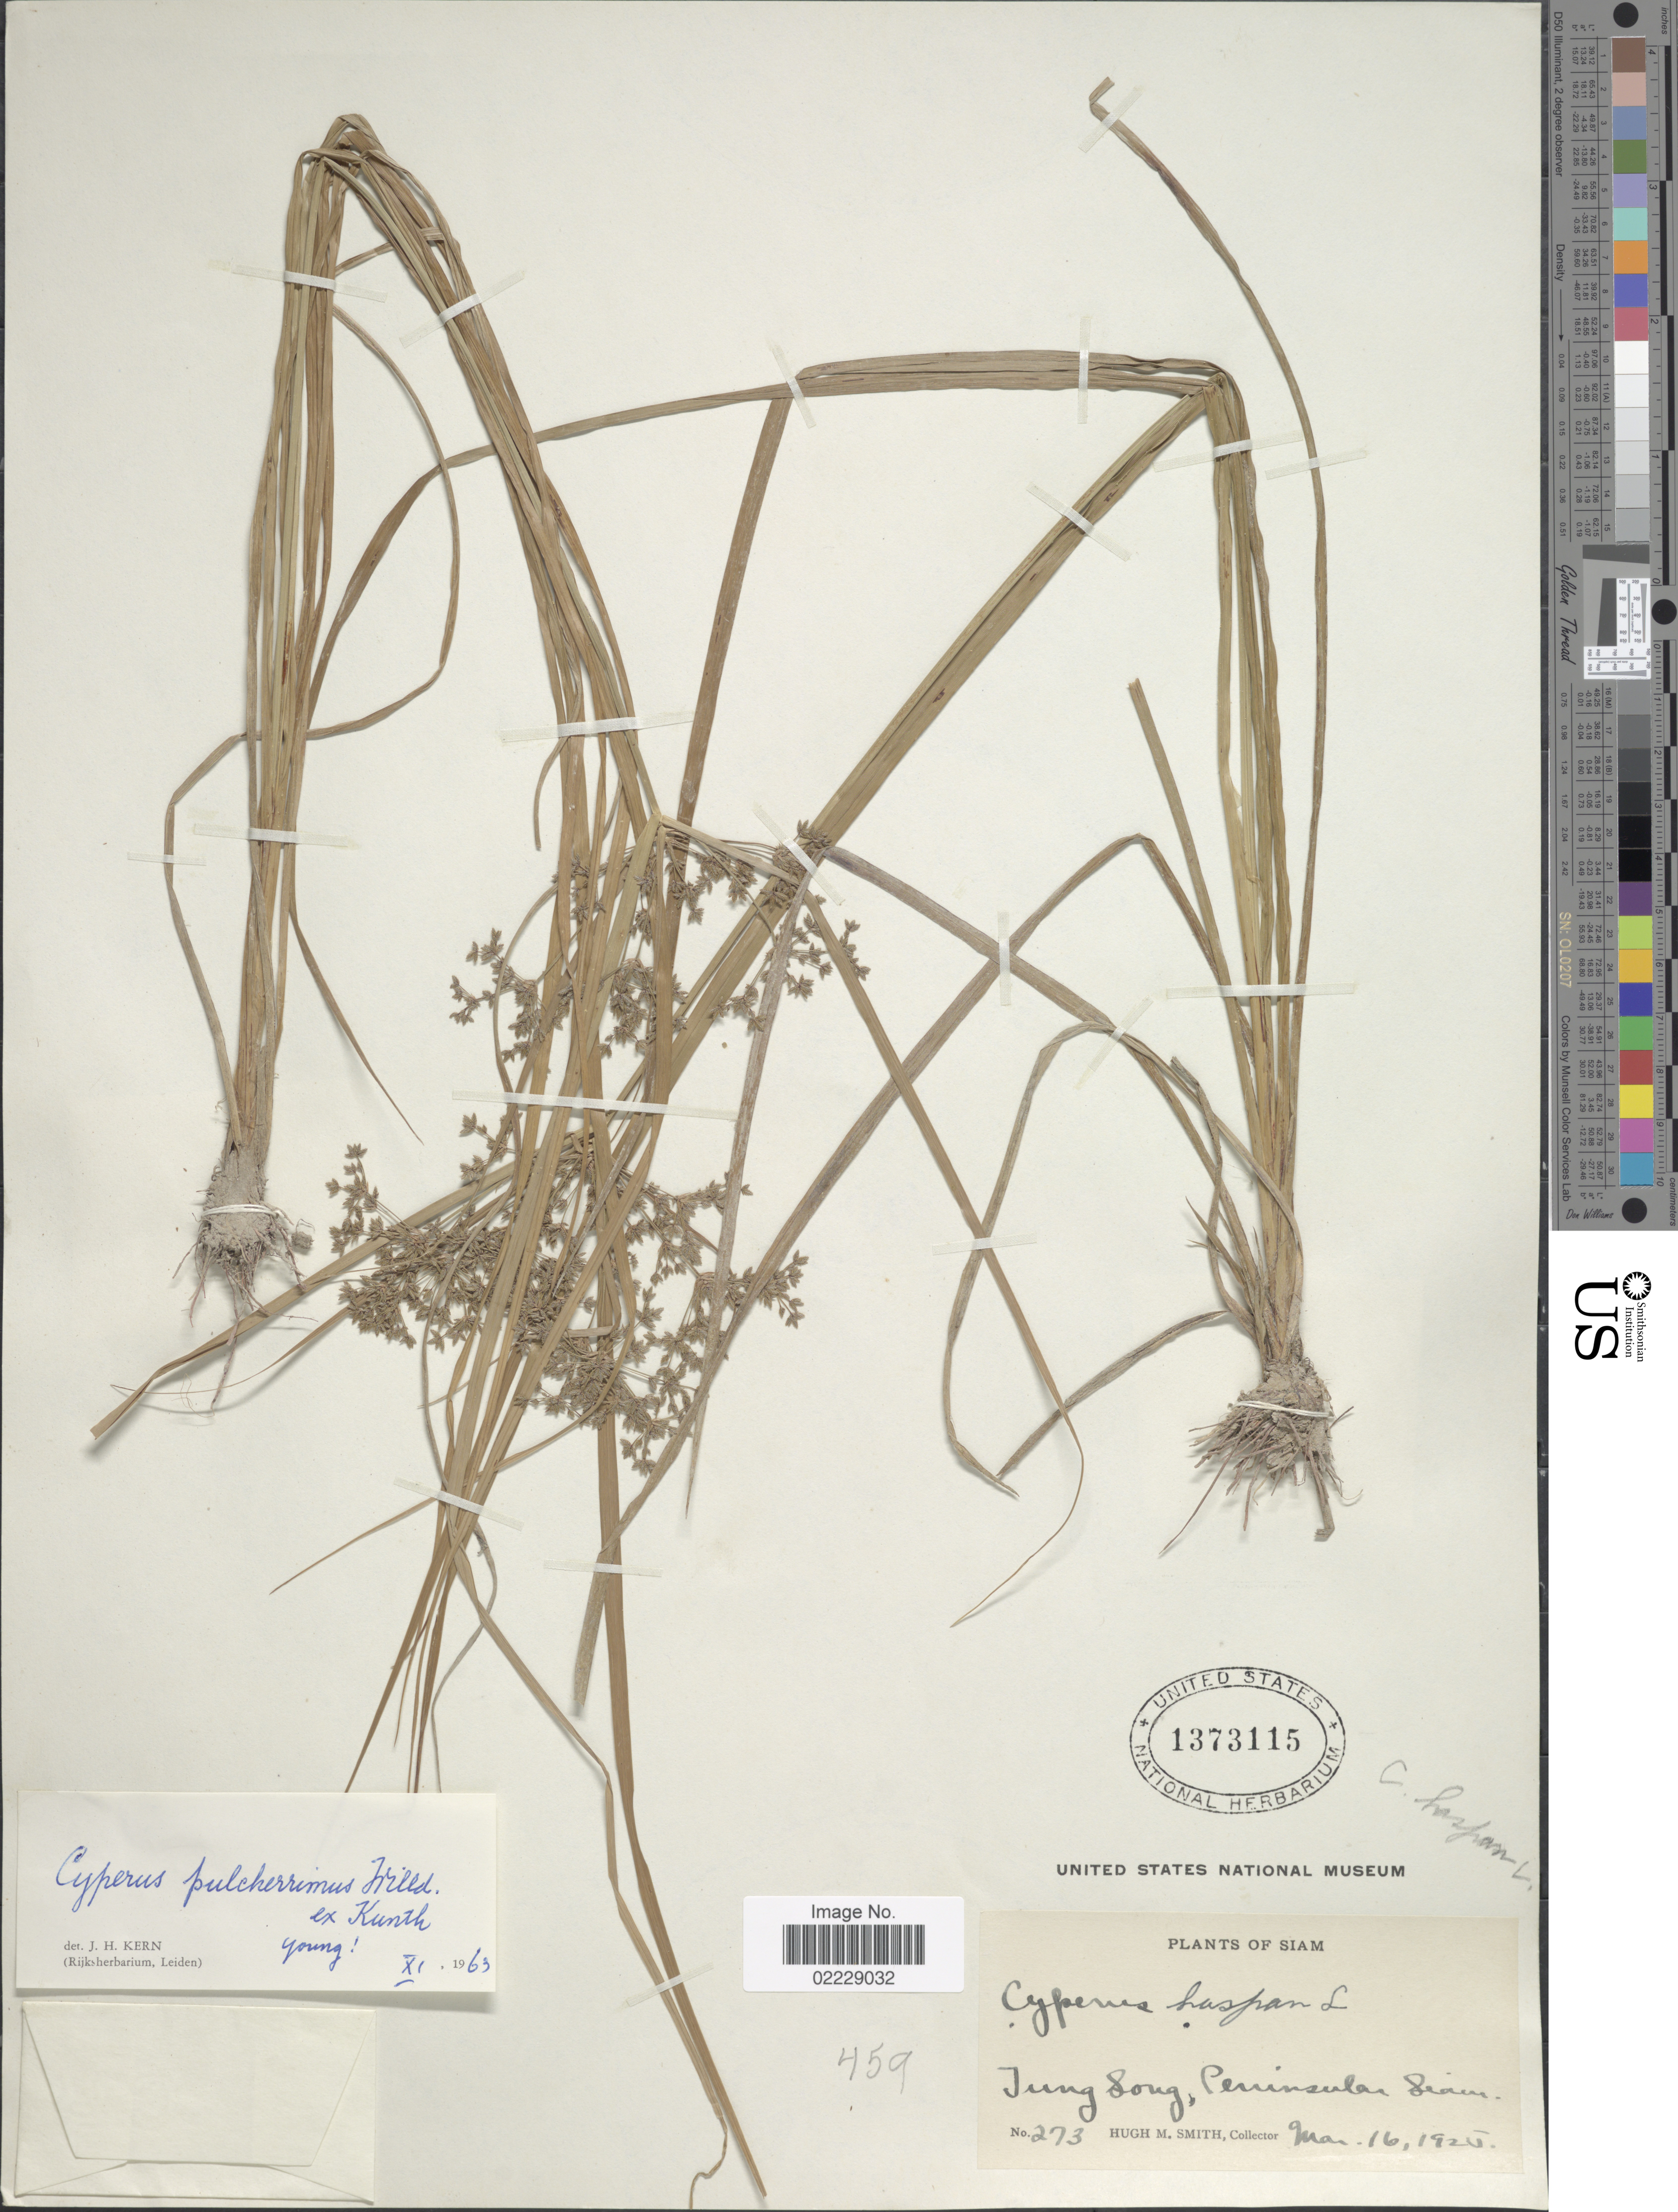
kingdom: Plantae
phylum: Tracheophyta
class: Liliopsida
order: Poales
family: Cyperaceae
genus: Cyperus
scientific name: Cyperus pulcherrimus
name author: Kunth ex Willd.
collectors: H. M. Smith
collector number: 273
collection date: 1920-03-16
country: Thailand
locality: Siam. Tung Song, Peninsular Siam.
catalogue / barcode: US 1373115